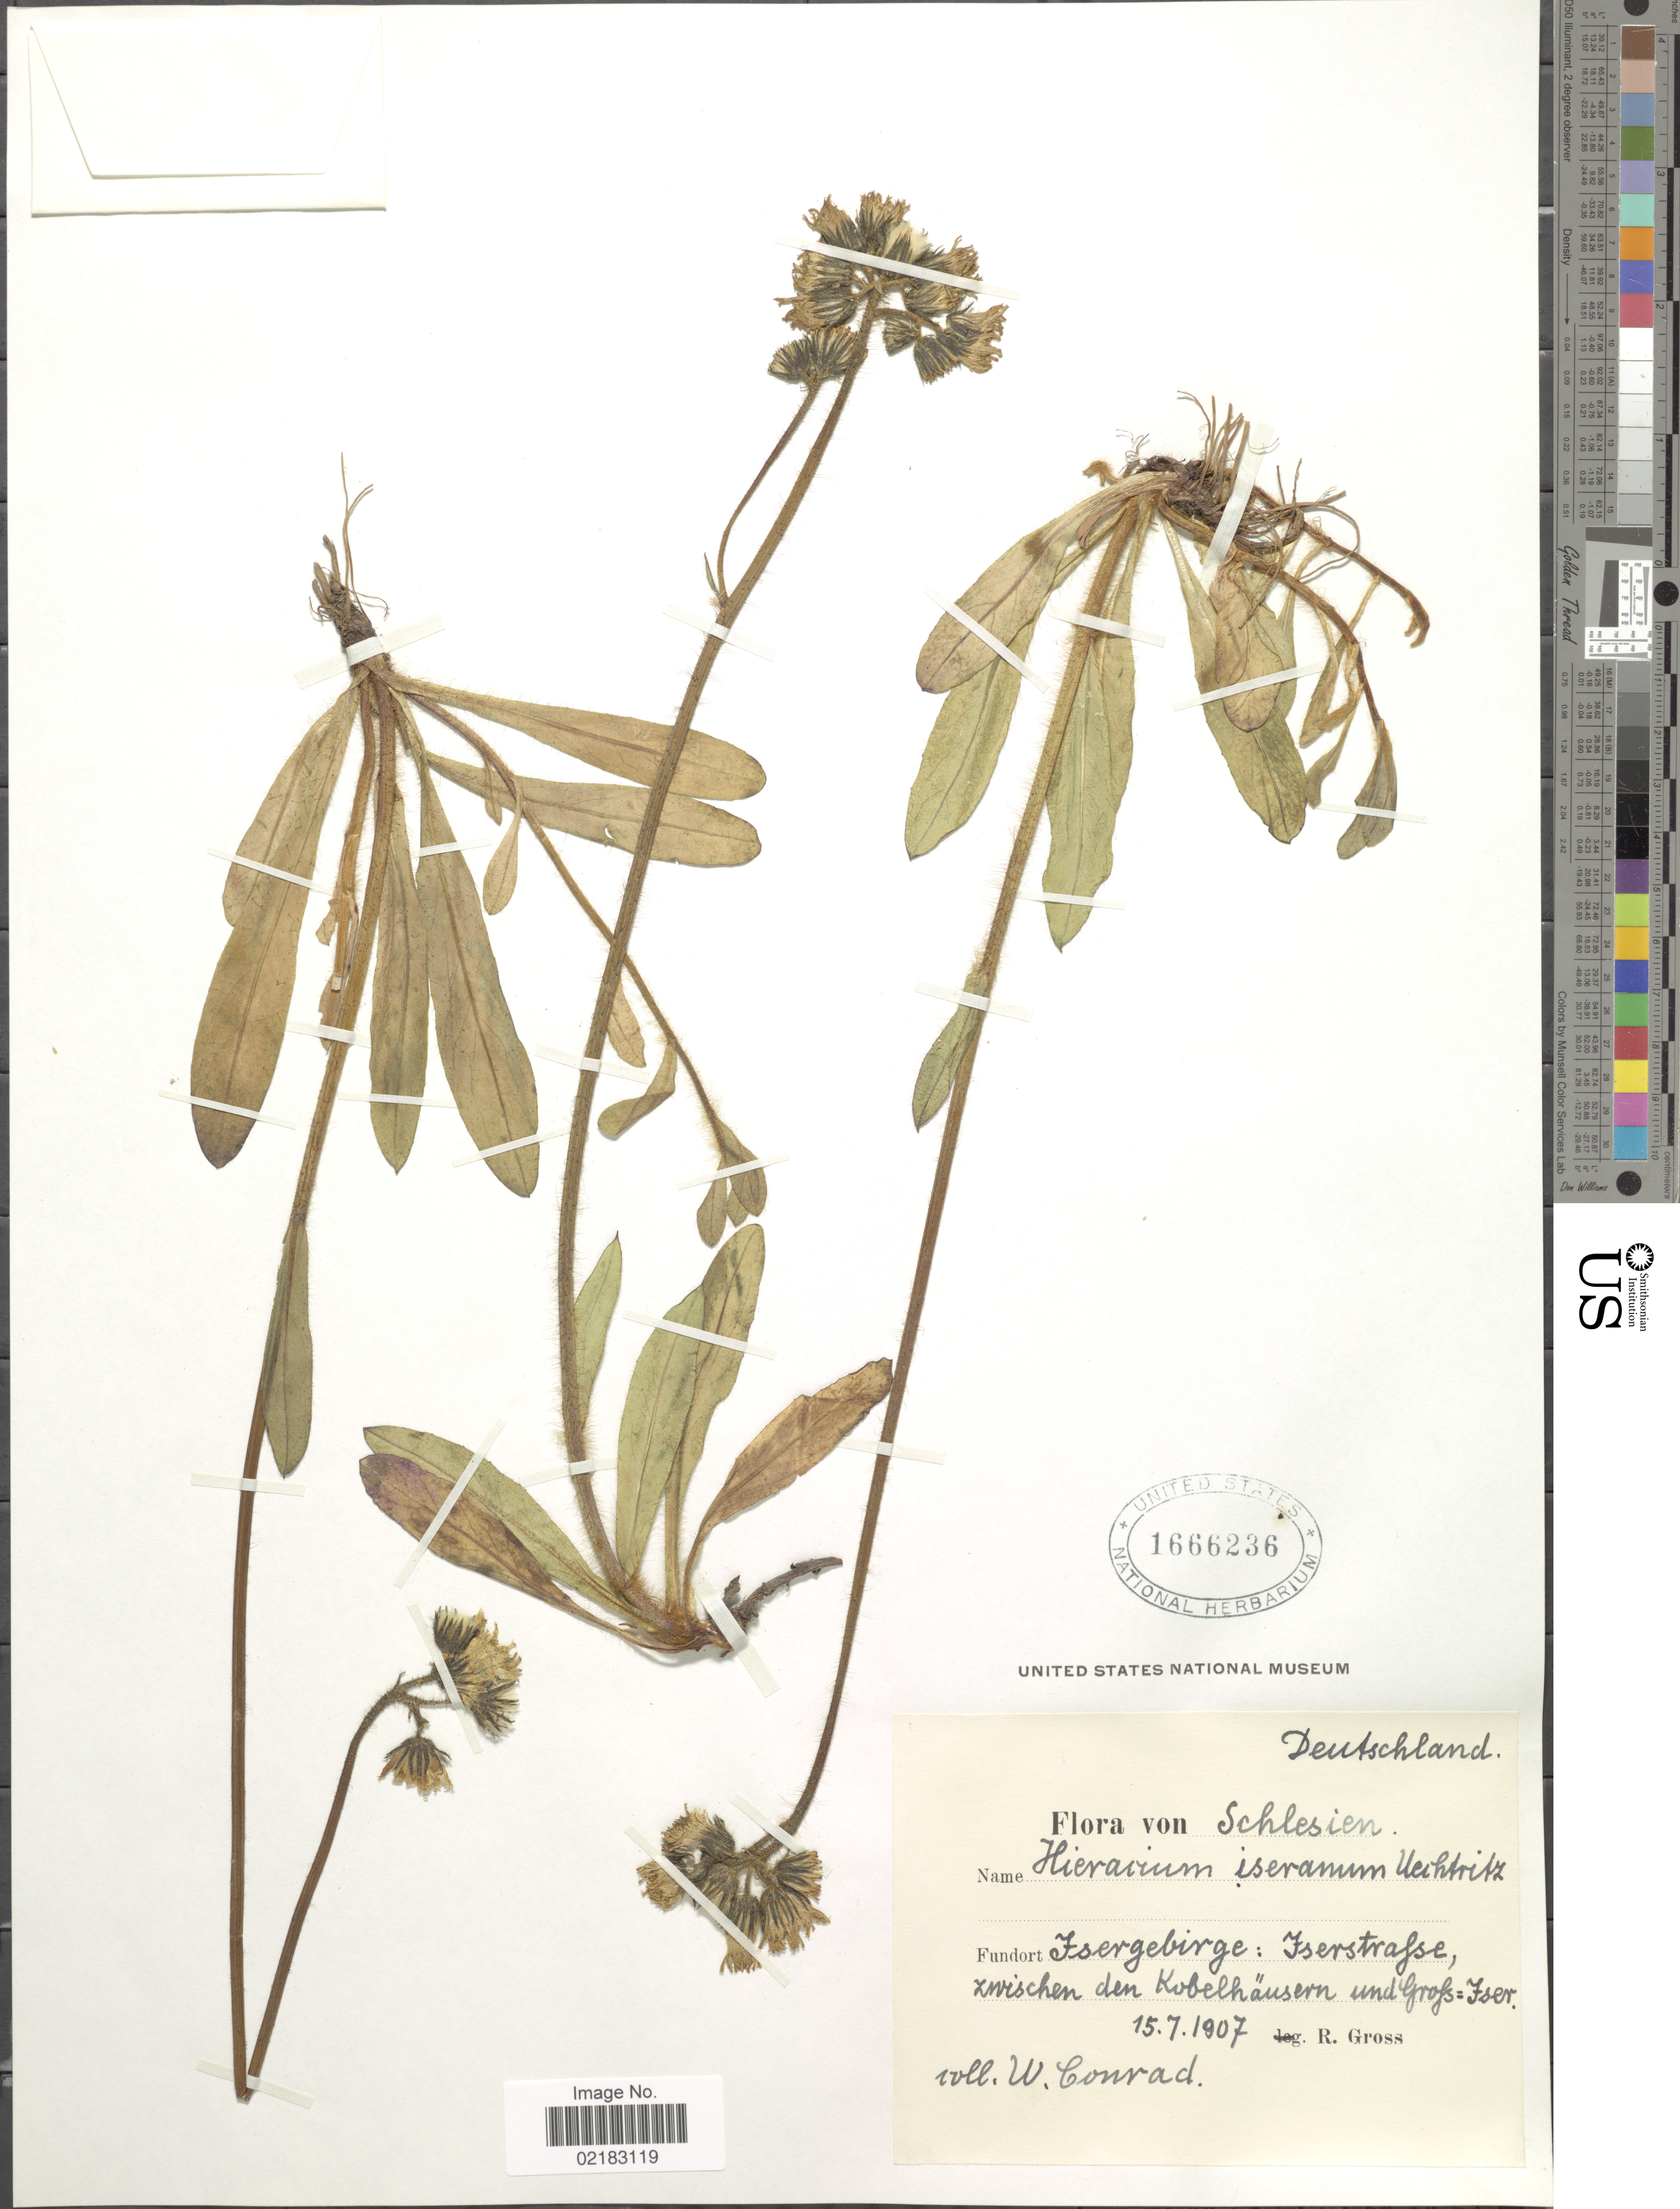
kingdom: Plantae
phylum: Tracheophyta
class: Magnoliopsida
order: Asterales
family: Asteraceae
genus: Hieracium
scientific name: Hieracium iseranum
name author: (R. Uechtr.) Fiek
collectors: W. Conrad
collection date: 1907-07-15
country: Germany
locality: Schlesien, Isergebirge: Iserstrafse, zwischen den Kabelhausern ungrofs= Iser [interpreted]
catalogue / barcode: US 1666236